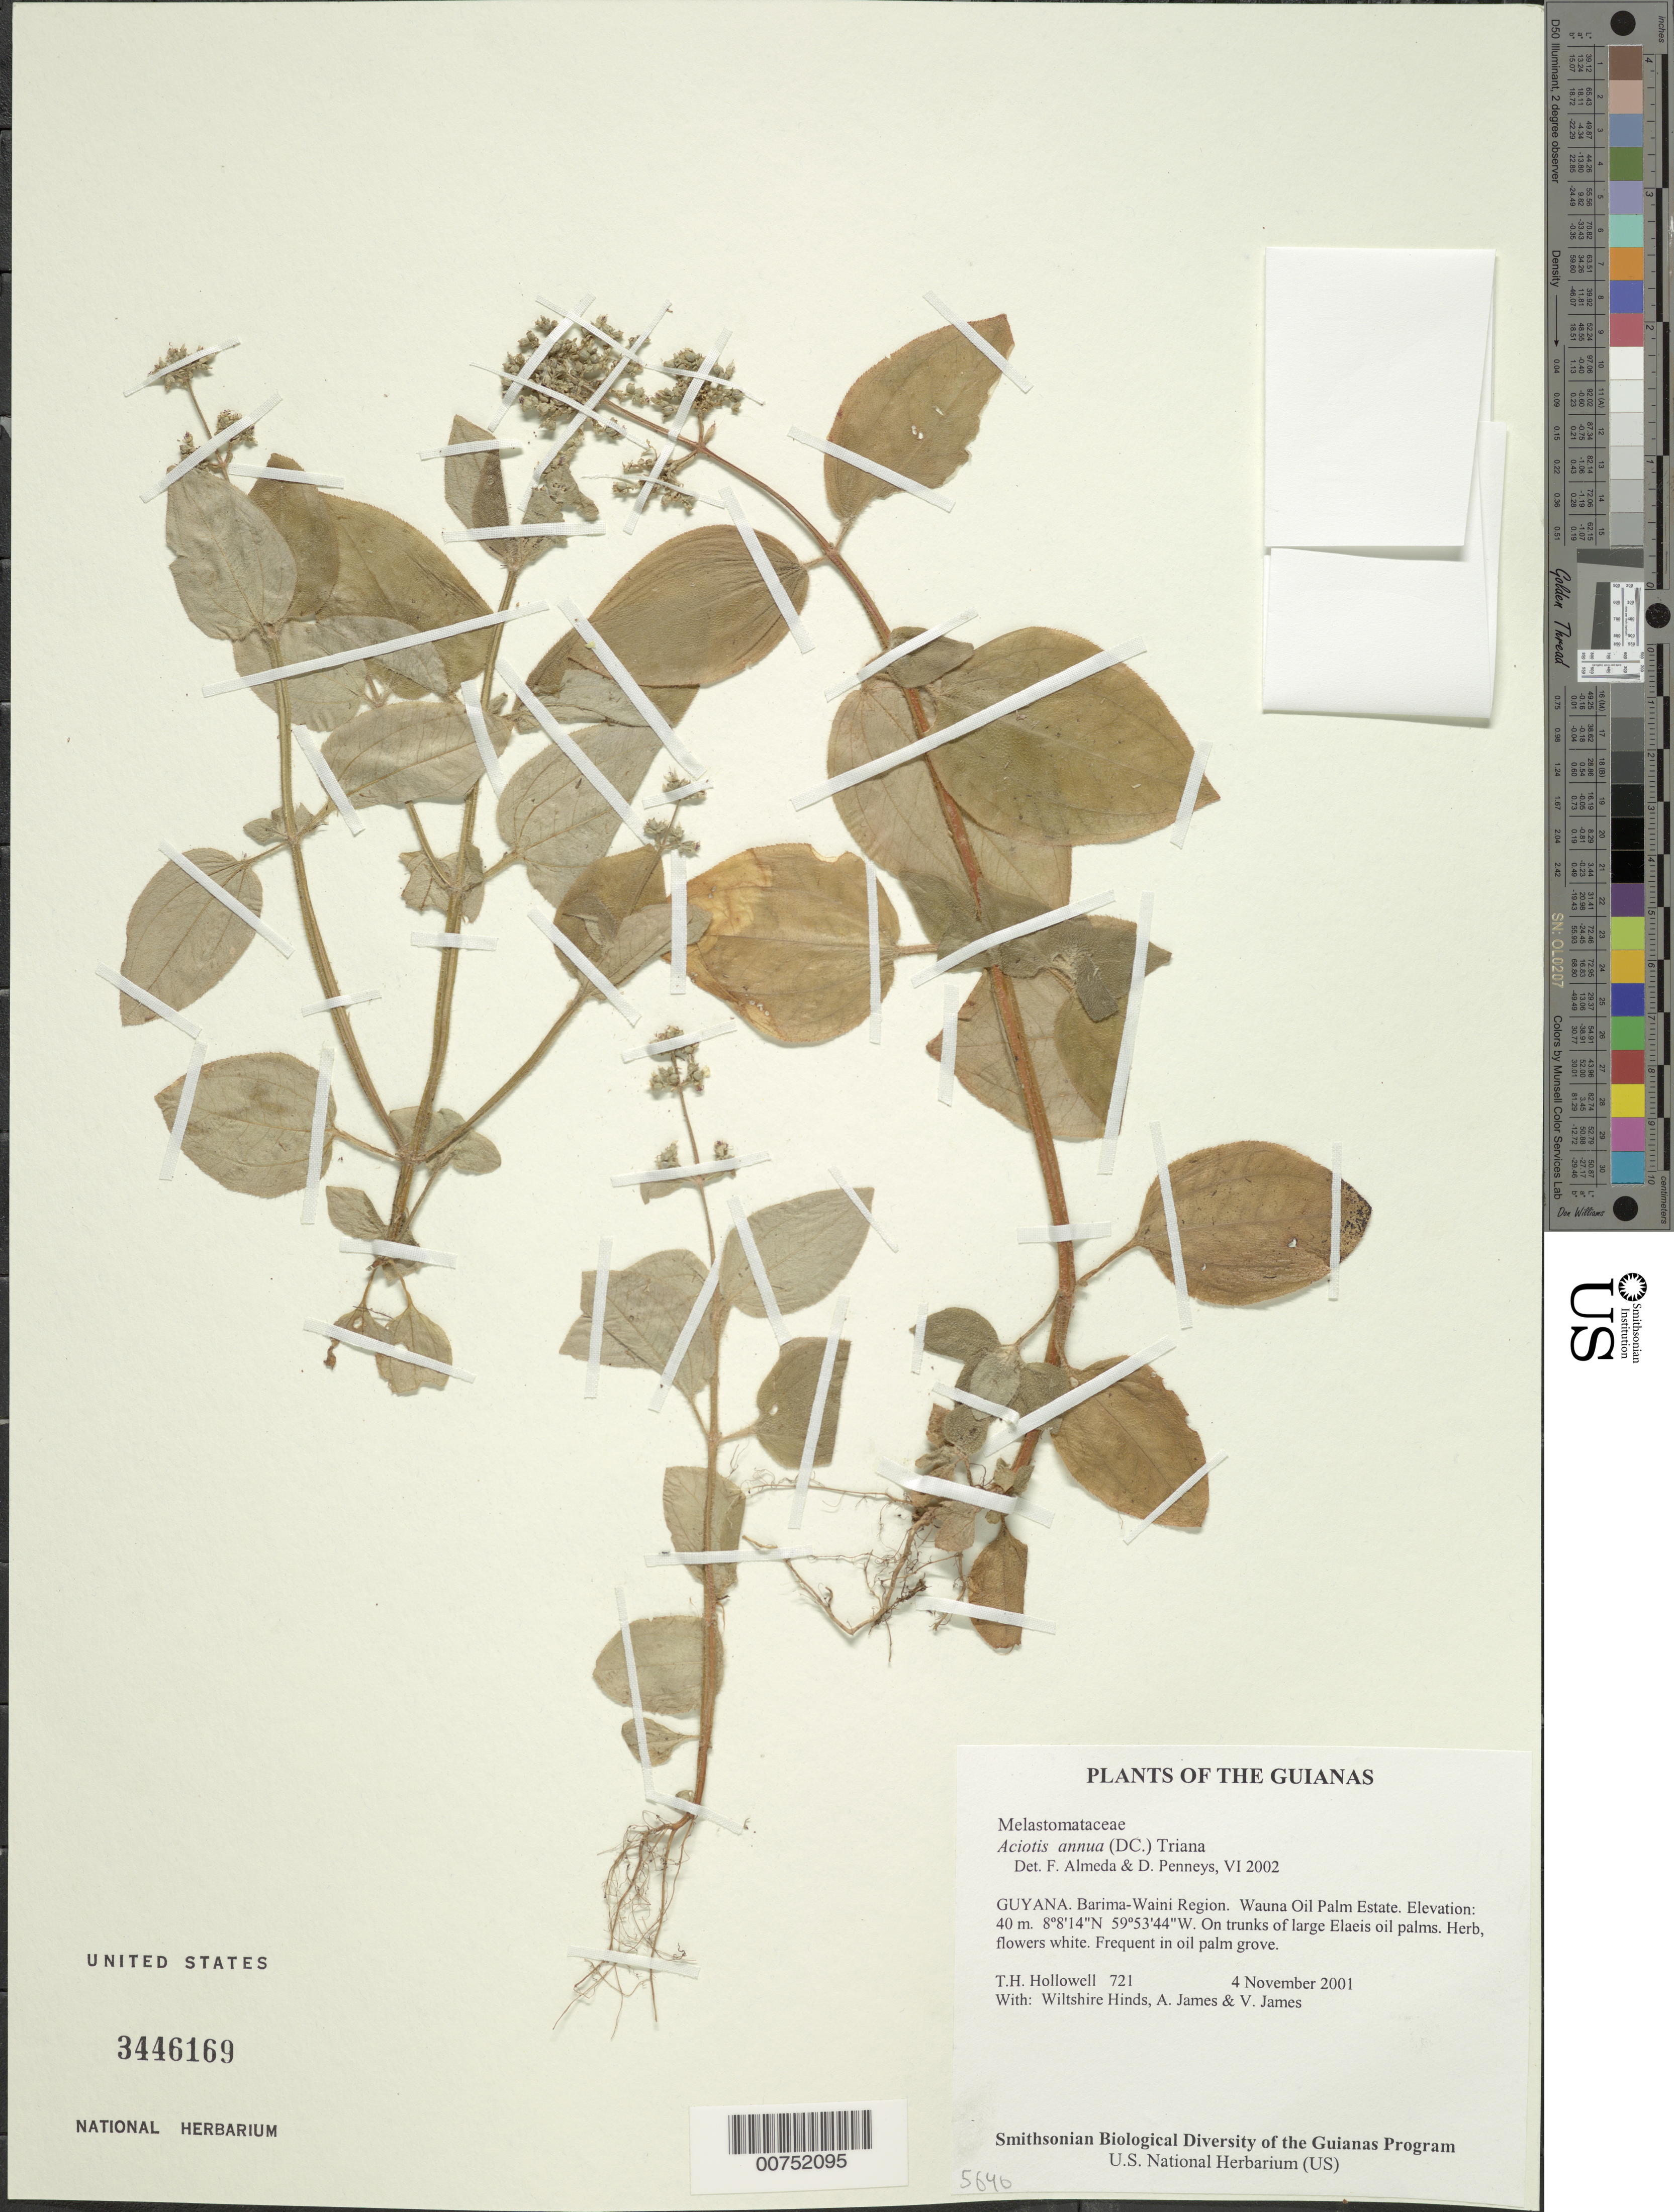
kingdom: Plantae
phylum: Tracheophyta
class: Magnoliopsida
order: Myrtales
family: Melastomataceae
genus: Aciotis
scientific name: Aciotis annua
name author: (Mart. ex DC.) Triana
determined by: Almeda, F.; Penneys, D. S.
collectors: T. Hollowell, W. Hinds, A. James & V. James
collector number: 721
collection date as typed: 4 November 2001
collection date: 2001-11-04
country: Guyana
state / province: Barima-Waini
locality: Wauna Oil Palm Estate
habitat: On trunks of large Elaeis oil palms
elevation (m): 40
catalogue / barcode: US 3446169